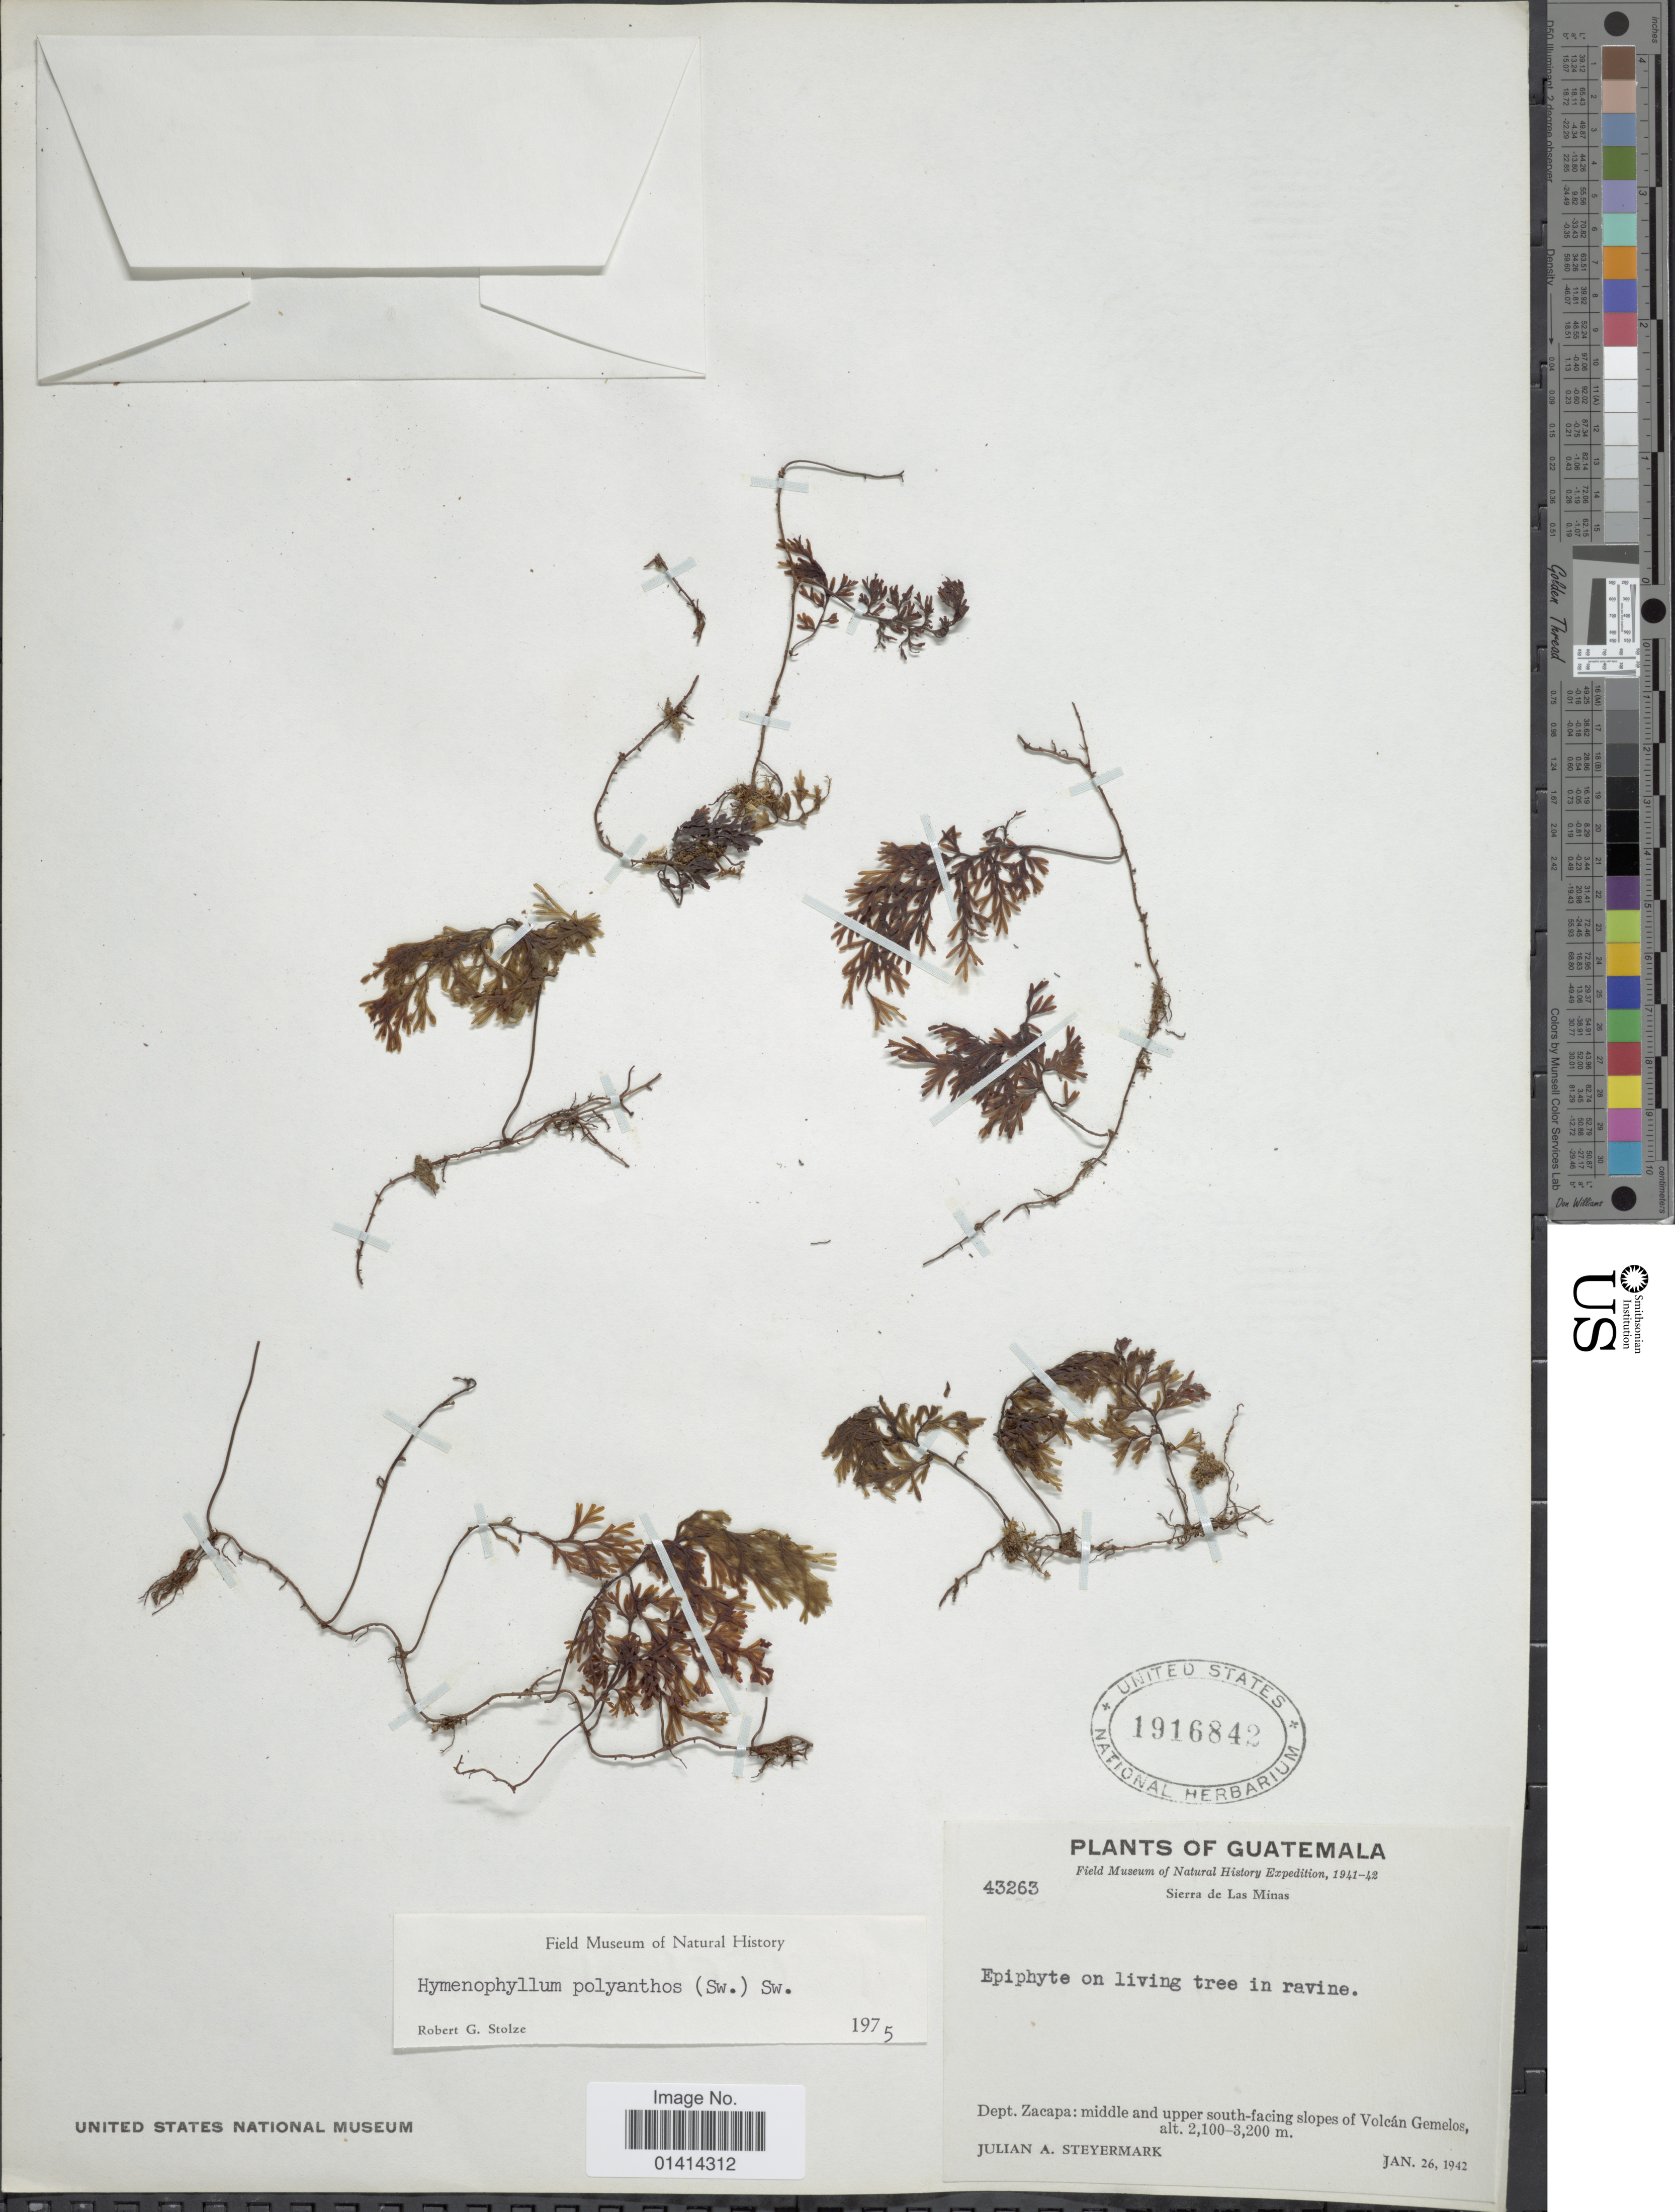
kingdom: Plantae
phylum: Tracheophyta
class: Polypodiopsida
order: Hymenophyllales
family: Hymenophyllaceae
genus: Hymenophyllum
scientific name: Hymenophyllum polyanthos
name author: (Sw.) Sw.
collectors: J. Steyermark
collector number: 43263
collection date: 1942-01-26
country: Guatemala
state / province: Zacapa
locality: Dept. Zacapa: middle and upper south-facing slopes of Volcán Gemelos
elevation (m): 2100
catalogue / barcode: US 1916842